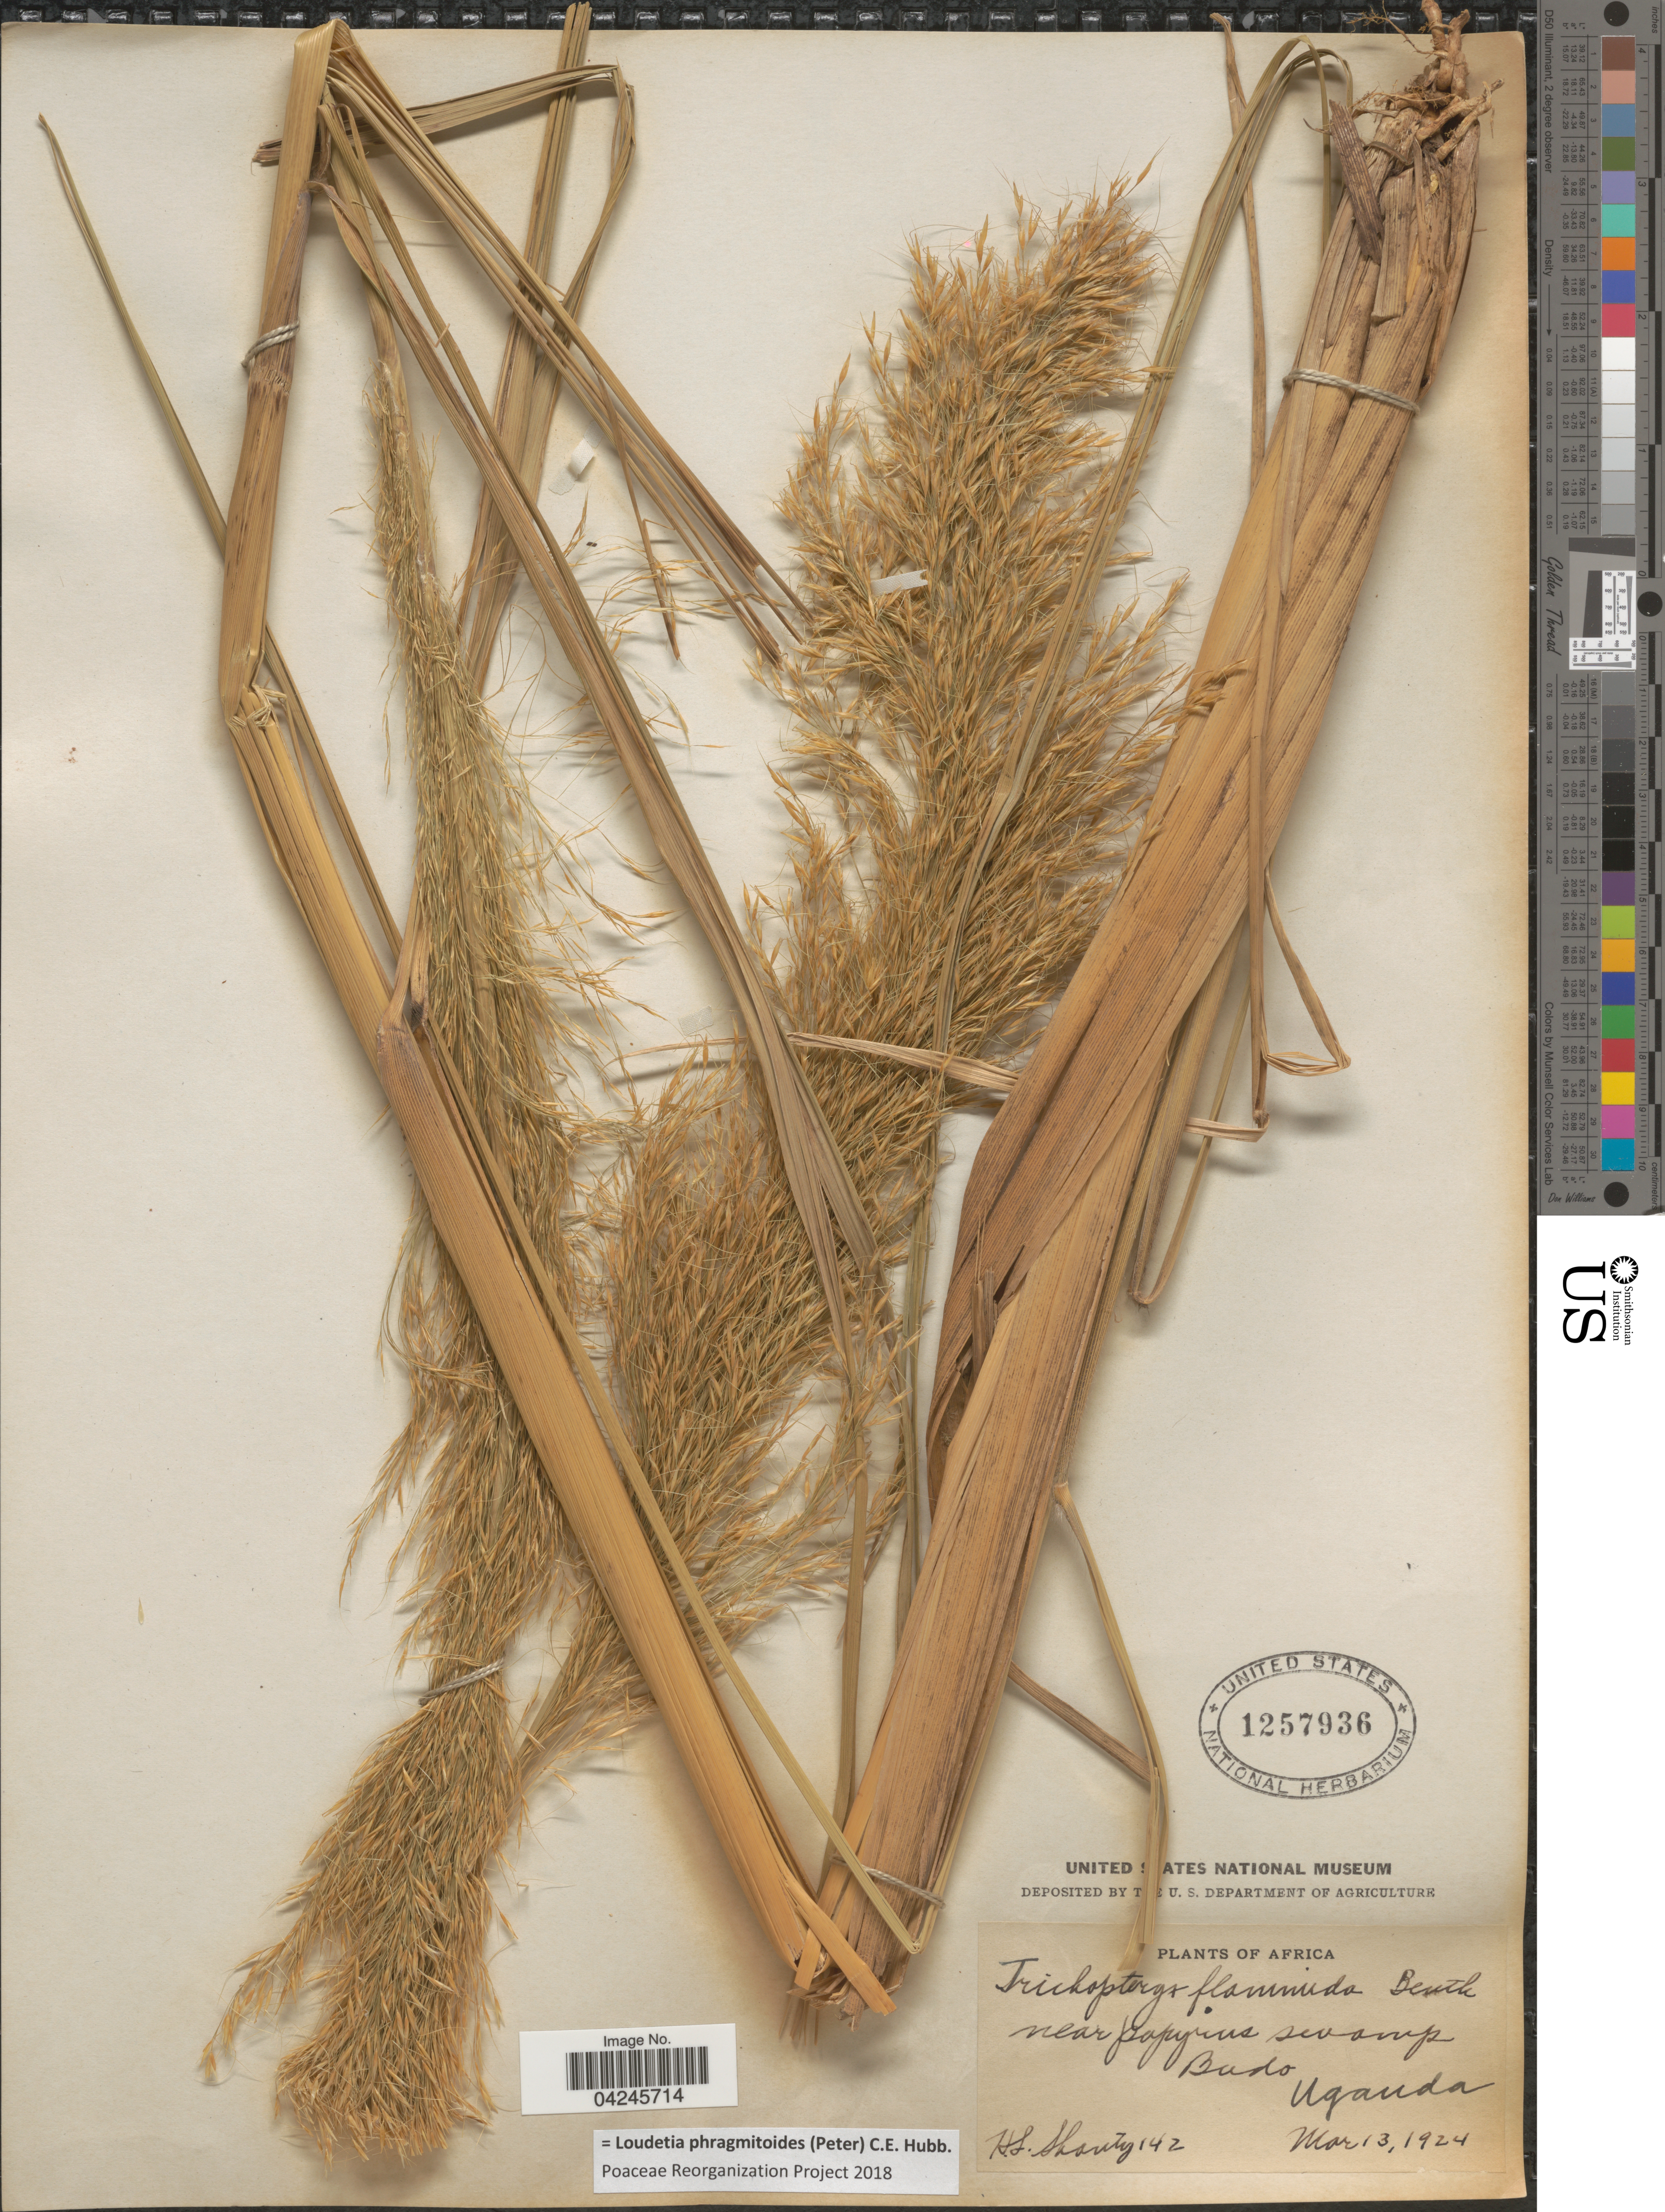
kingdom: Plantae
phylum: Tracheophyta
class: Liliopsida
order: Poales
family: Poaceae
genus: Loudetia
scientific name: Loudetia phragmitoides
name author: (Peter) C.E. Hubb.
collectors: H. Shantz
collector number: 142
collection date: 1924-03-13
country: Uganda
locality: Near Papyrus swamps Budo.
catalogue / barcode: US 1257936